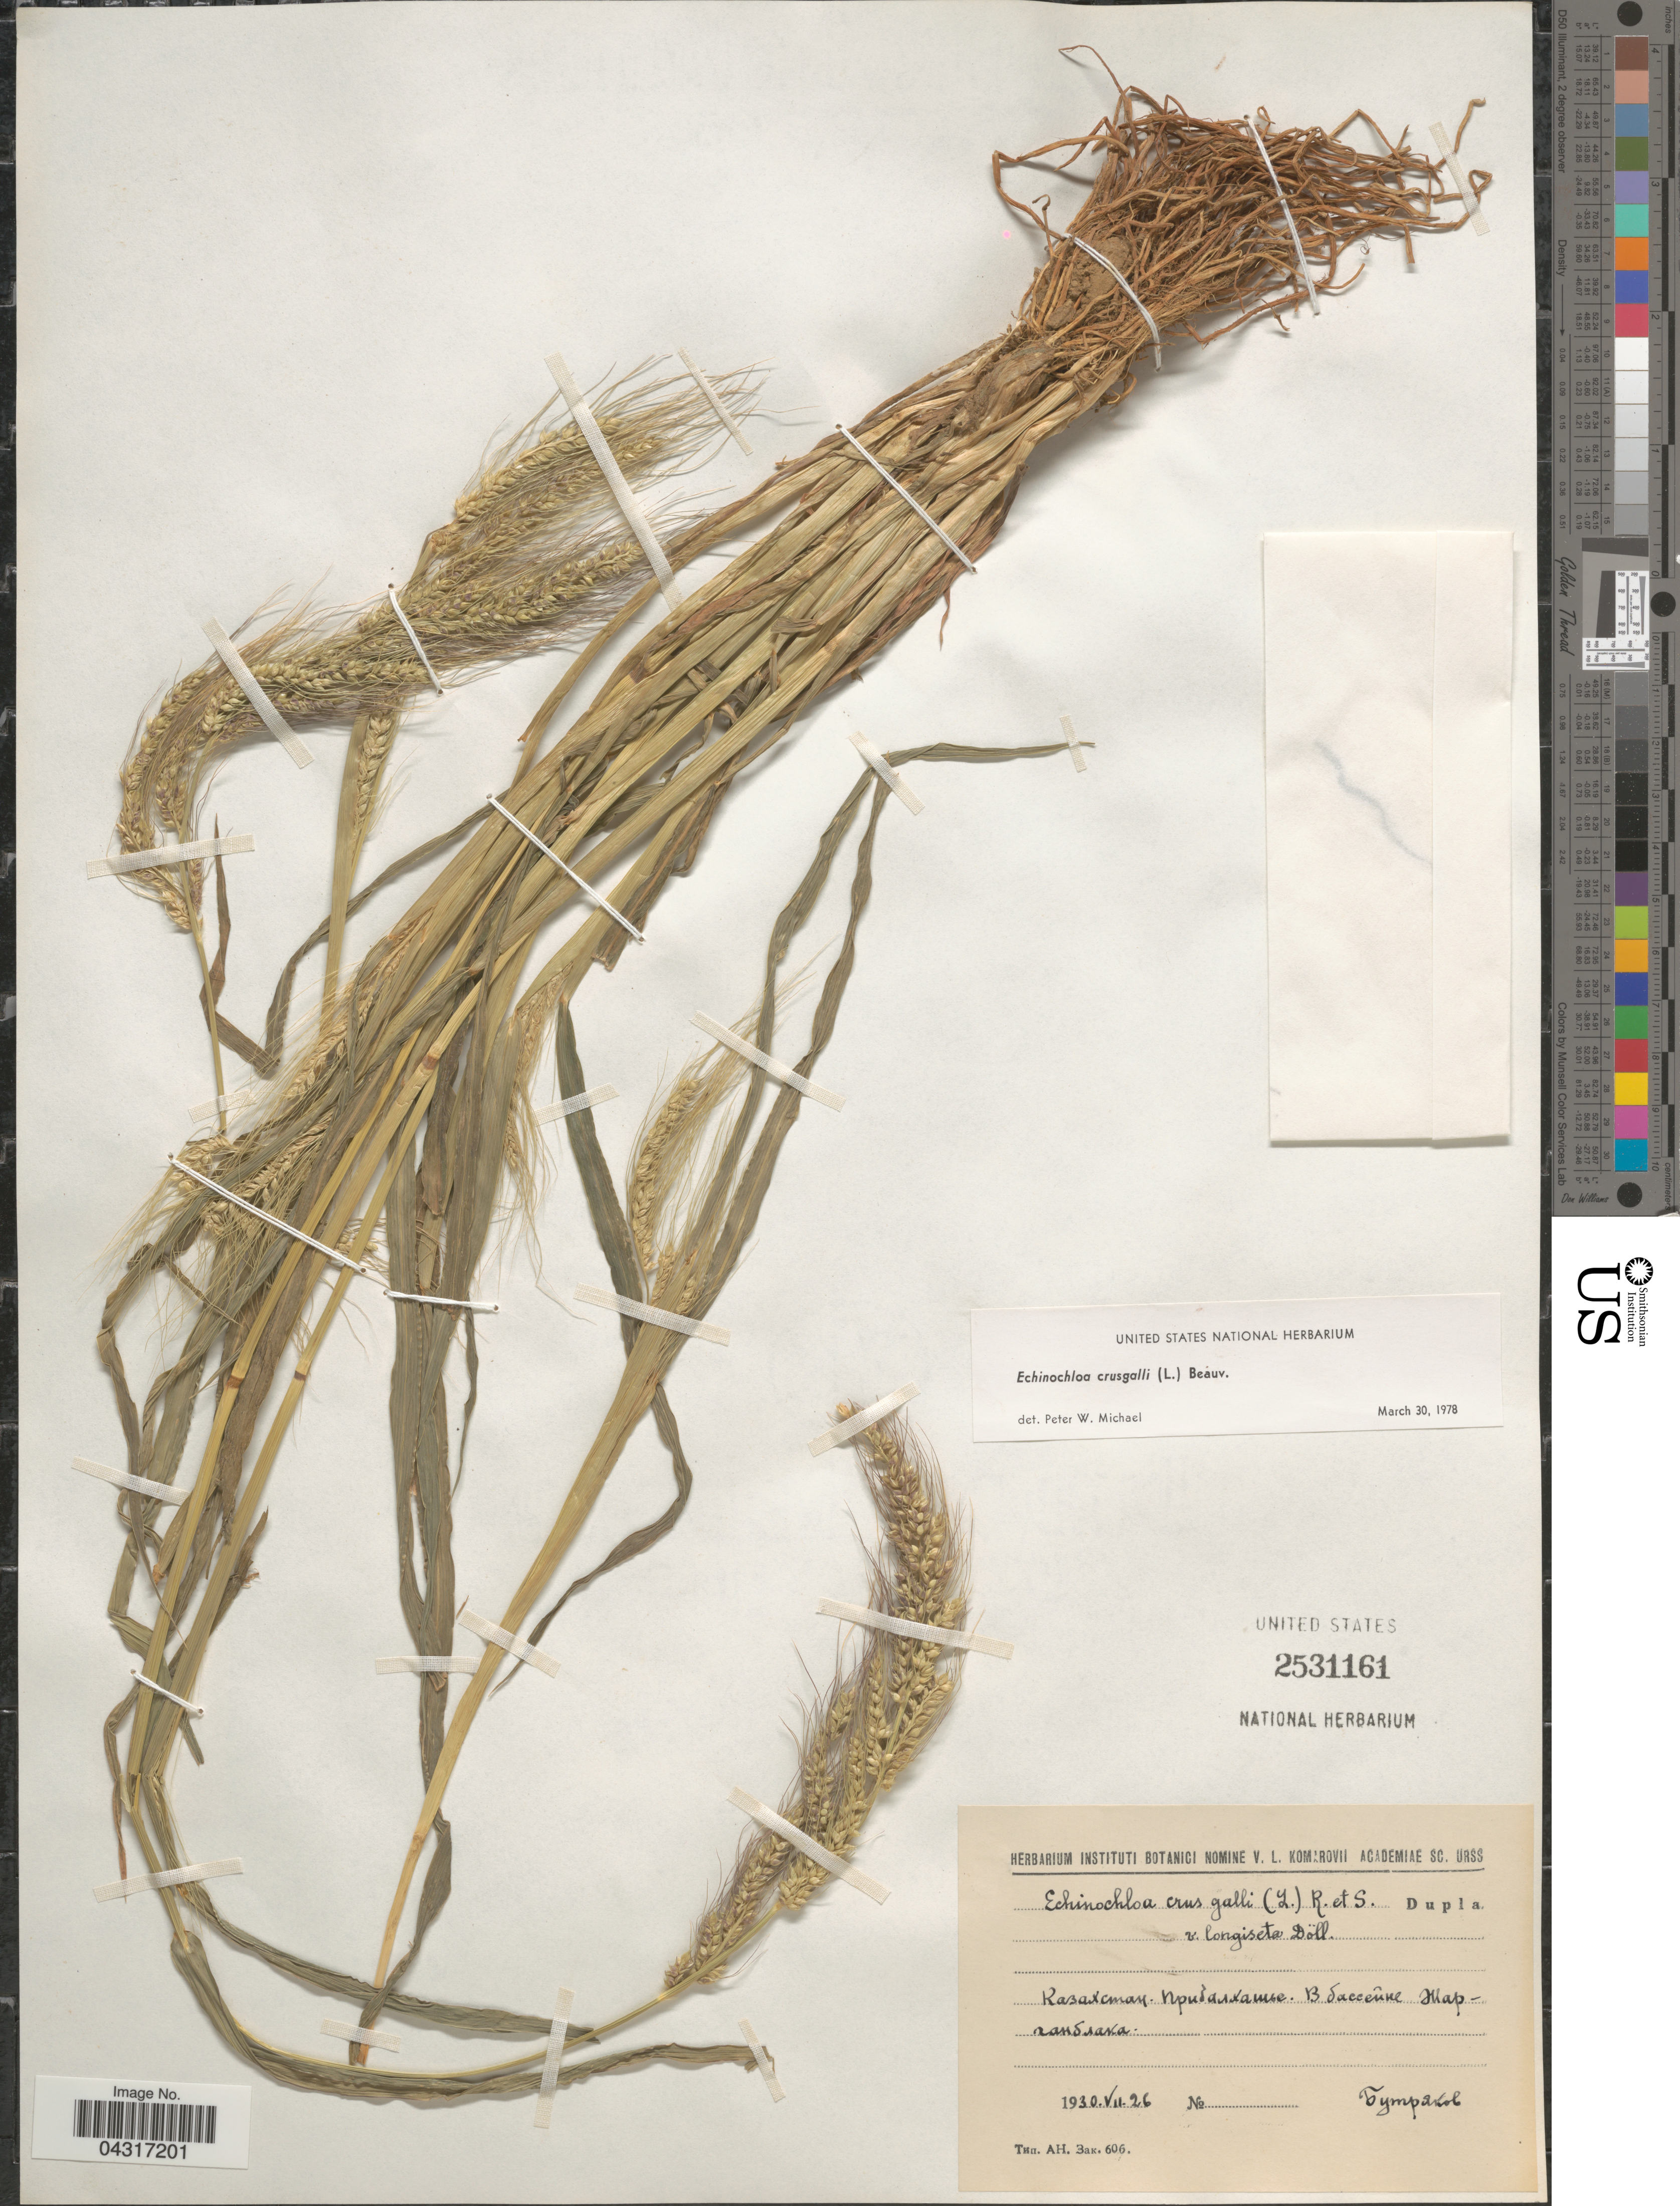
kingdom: Plantae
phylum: Tracheophyta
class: Liliopsida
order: Poales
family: Poaceae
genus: Echinochloa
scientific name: Echinochloa crus-galli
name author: (L.) P. Beauv.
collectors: Butyakov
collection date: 1930-07-26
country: Kazakhstan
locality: Basin of Zharganblak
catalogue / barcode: US 2531161